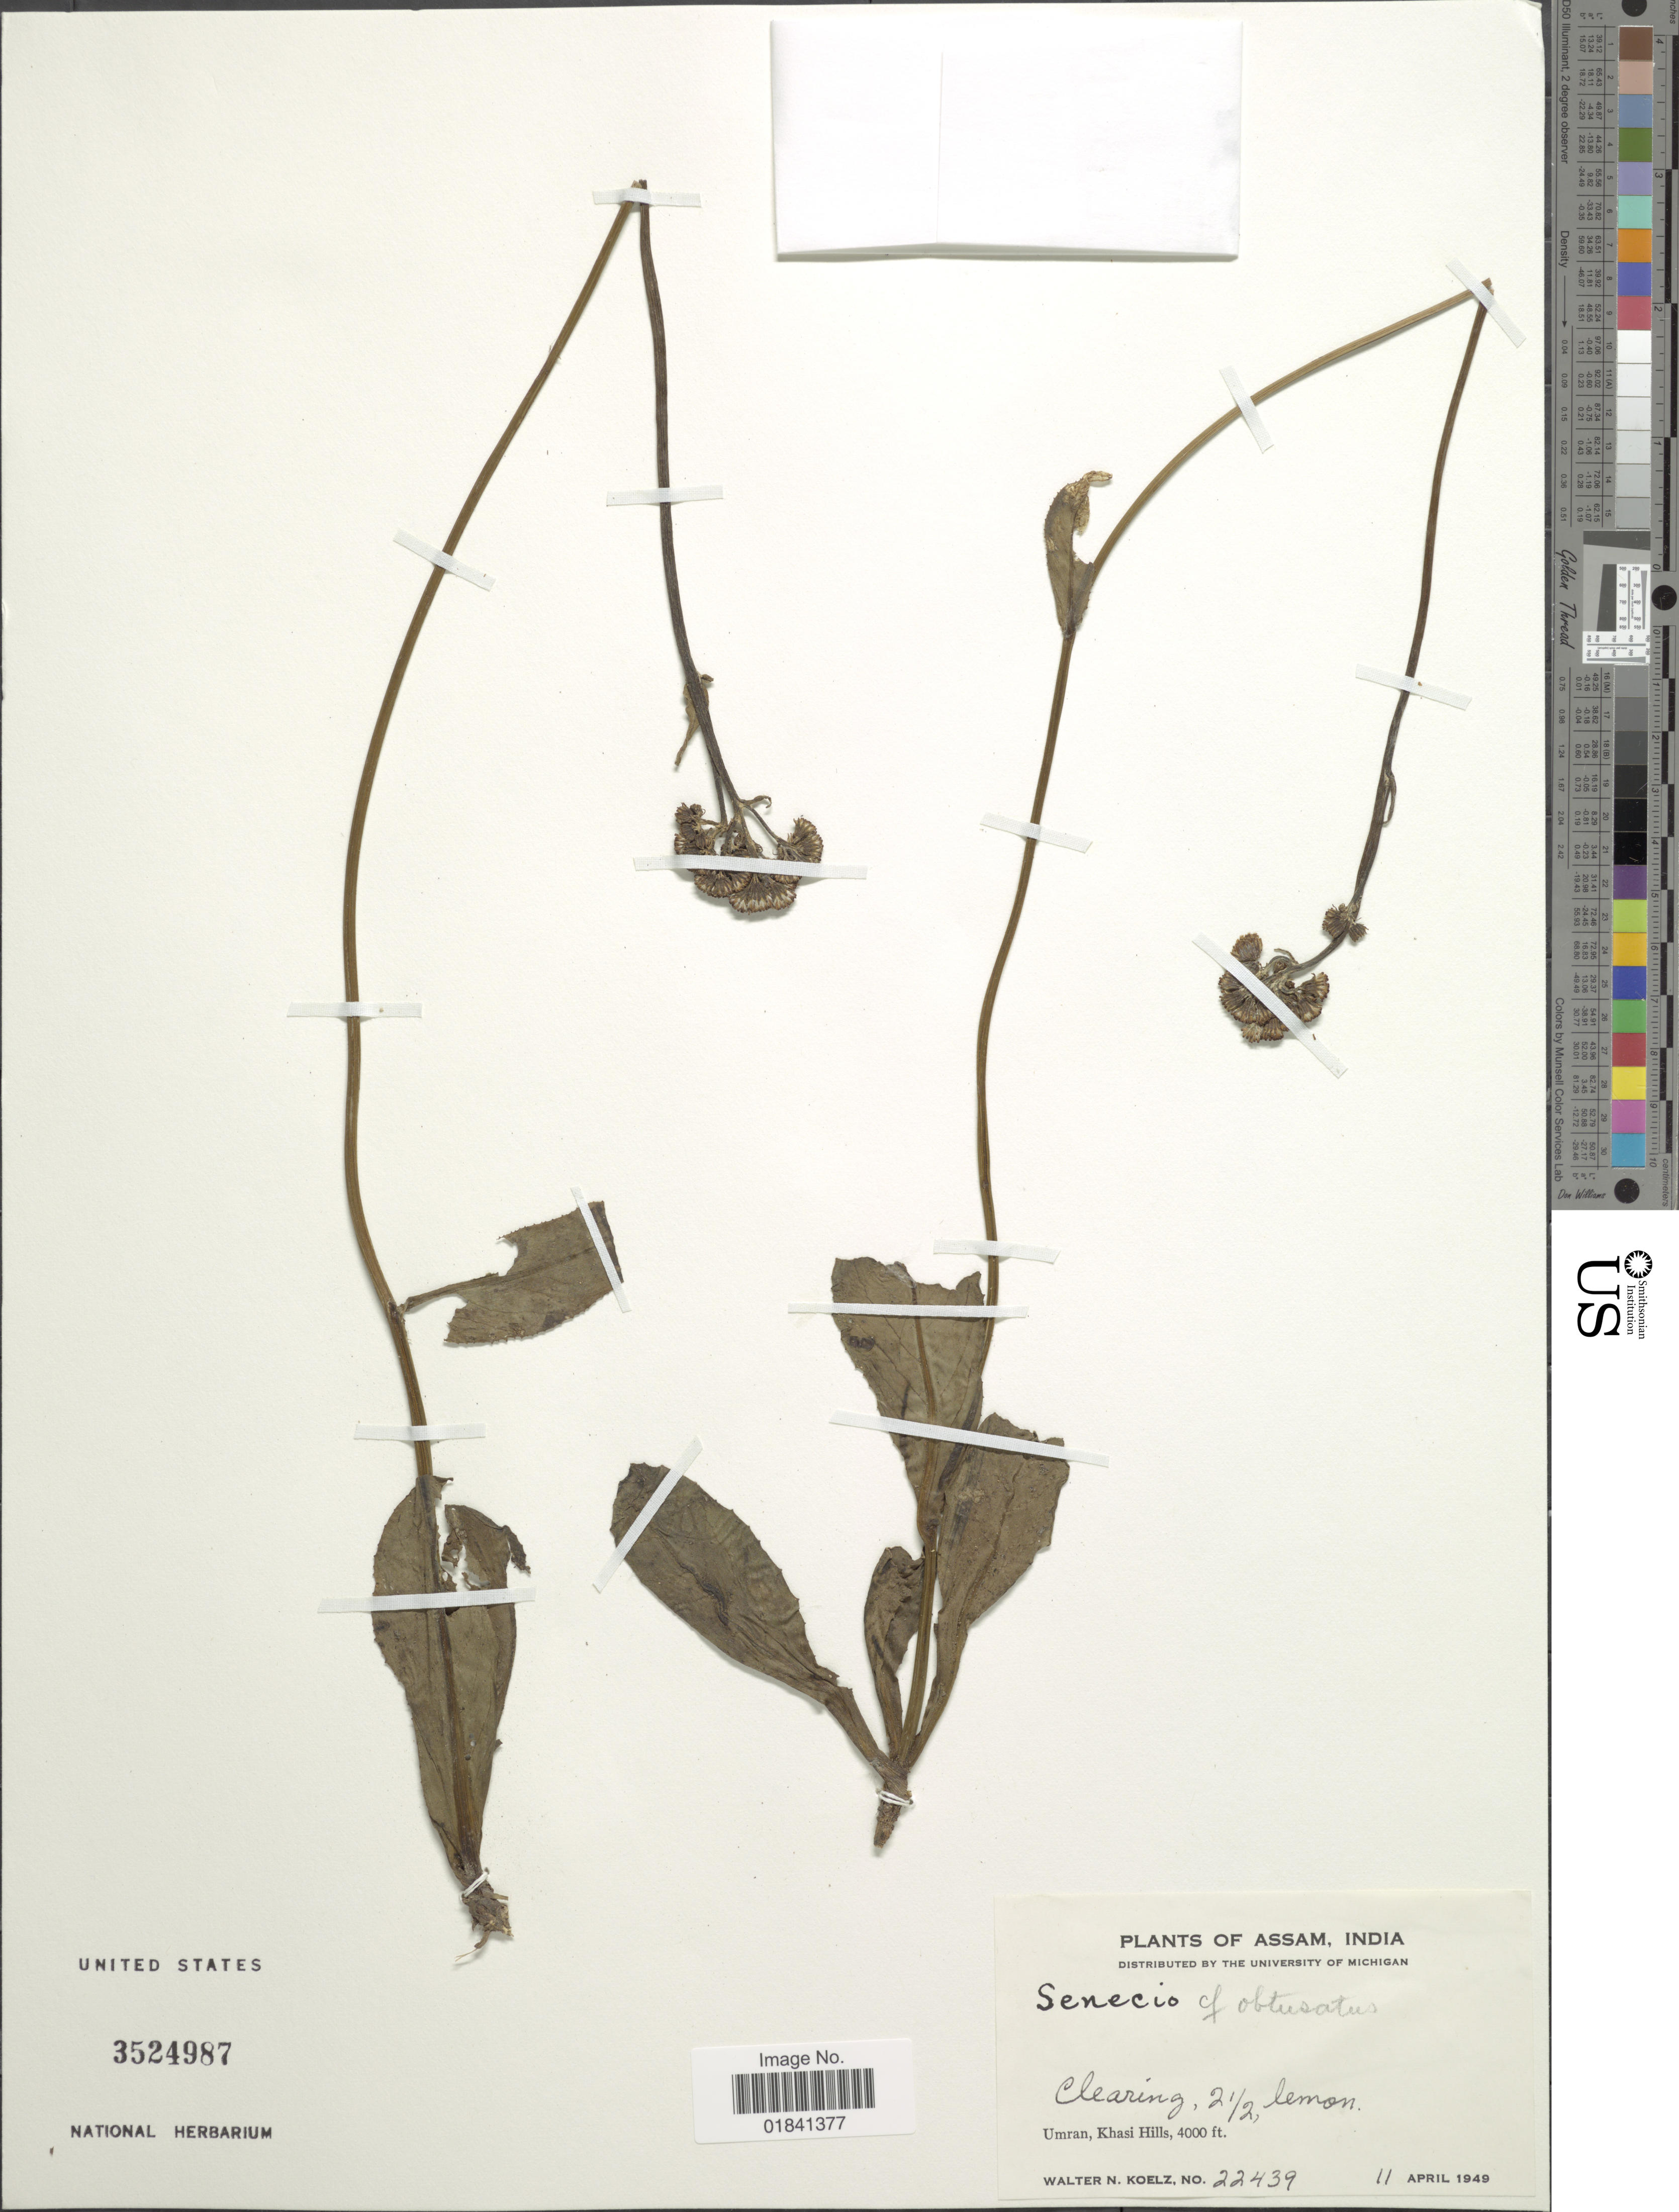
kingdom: Plantae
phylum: Tracheophyta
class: Magnoliopsida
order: Asterales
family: Asteraceae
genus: Senecio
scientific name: Senecio obtusatus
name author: Banks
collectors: W. N. Koelz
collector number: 22439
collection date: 1949-04-11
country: India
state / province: Meghalaya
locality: Umran, Khasi Hills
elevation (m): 1219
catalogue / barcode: US 3524987